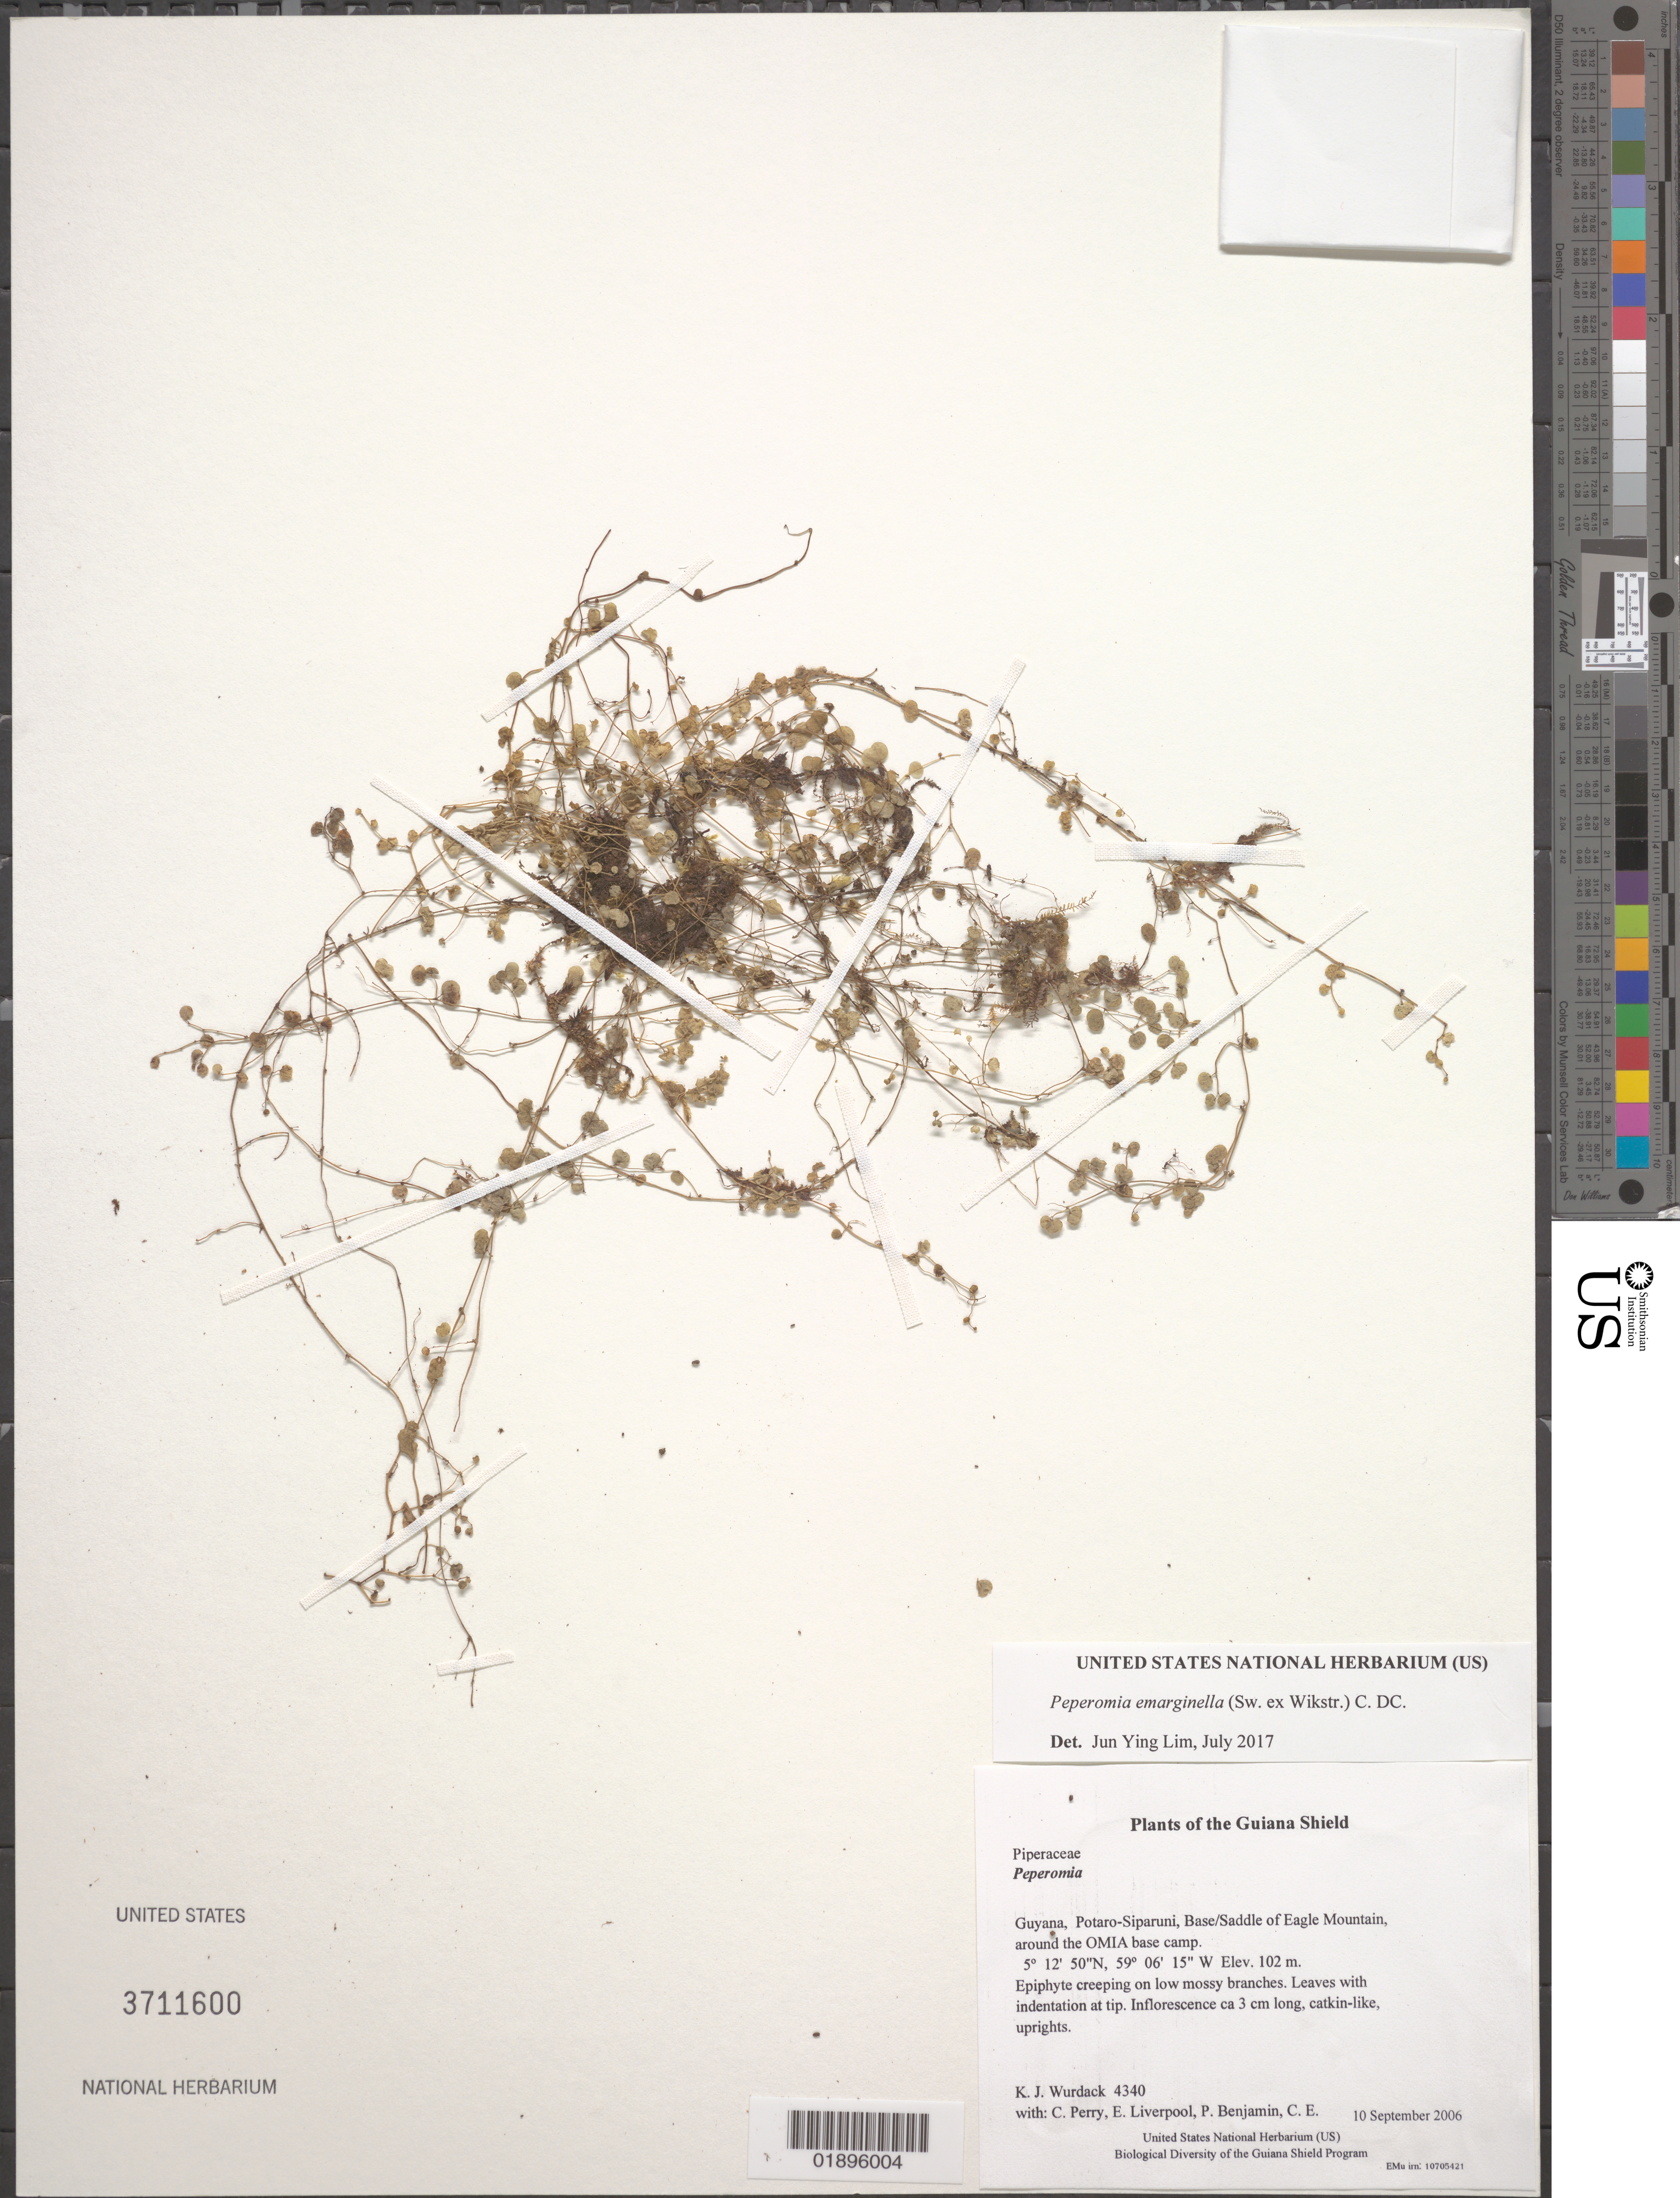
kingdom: Plantae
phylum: Tracheophyta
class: Magnoliopsida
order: Piperales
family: Piperaceae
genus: Peperomia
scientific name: Peperomia emarginella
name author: (Sw. ex Wikstr.) C. DC.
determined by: Lim, Jun Ying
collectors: K. Wurdack, C. Perry, E. Liverpool, P. Benjamin, C. E. Hinchliff & K. M. Redden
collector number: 4340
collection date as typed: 10 September 2006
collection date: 2006-09-10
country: Guyana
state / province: Potaro-Siparuni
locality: Base/Saddle of Eagle Mountain, around the OMIA base camp.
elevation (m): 102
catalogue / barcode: US 3711600